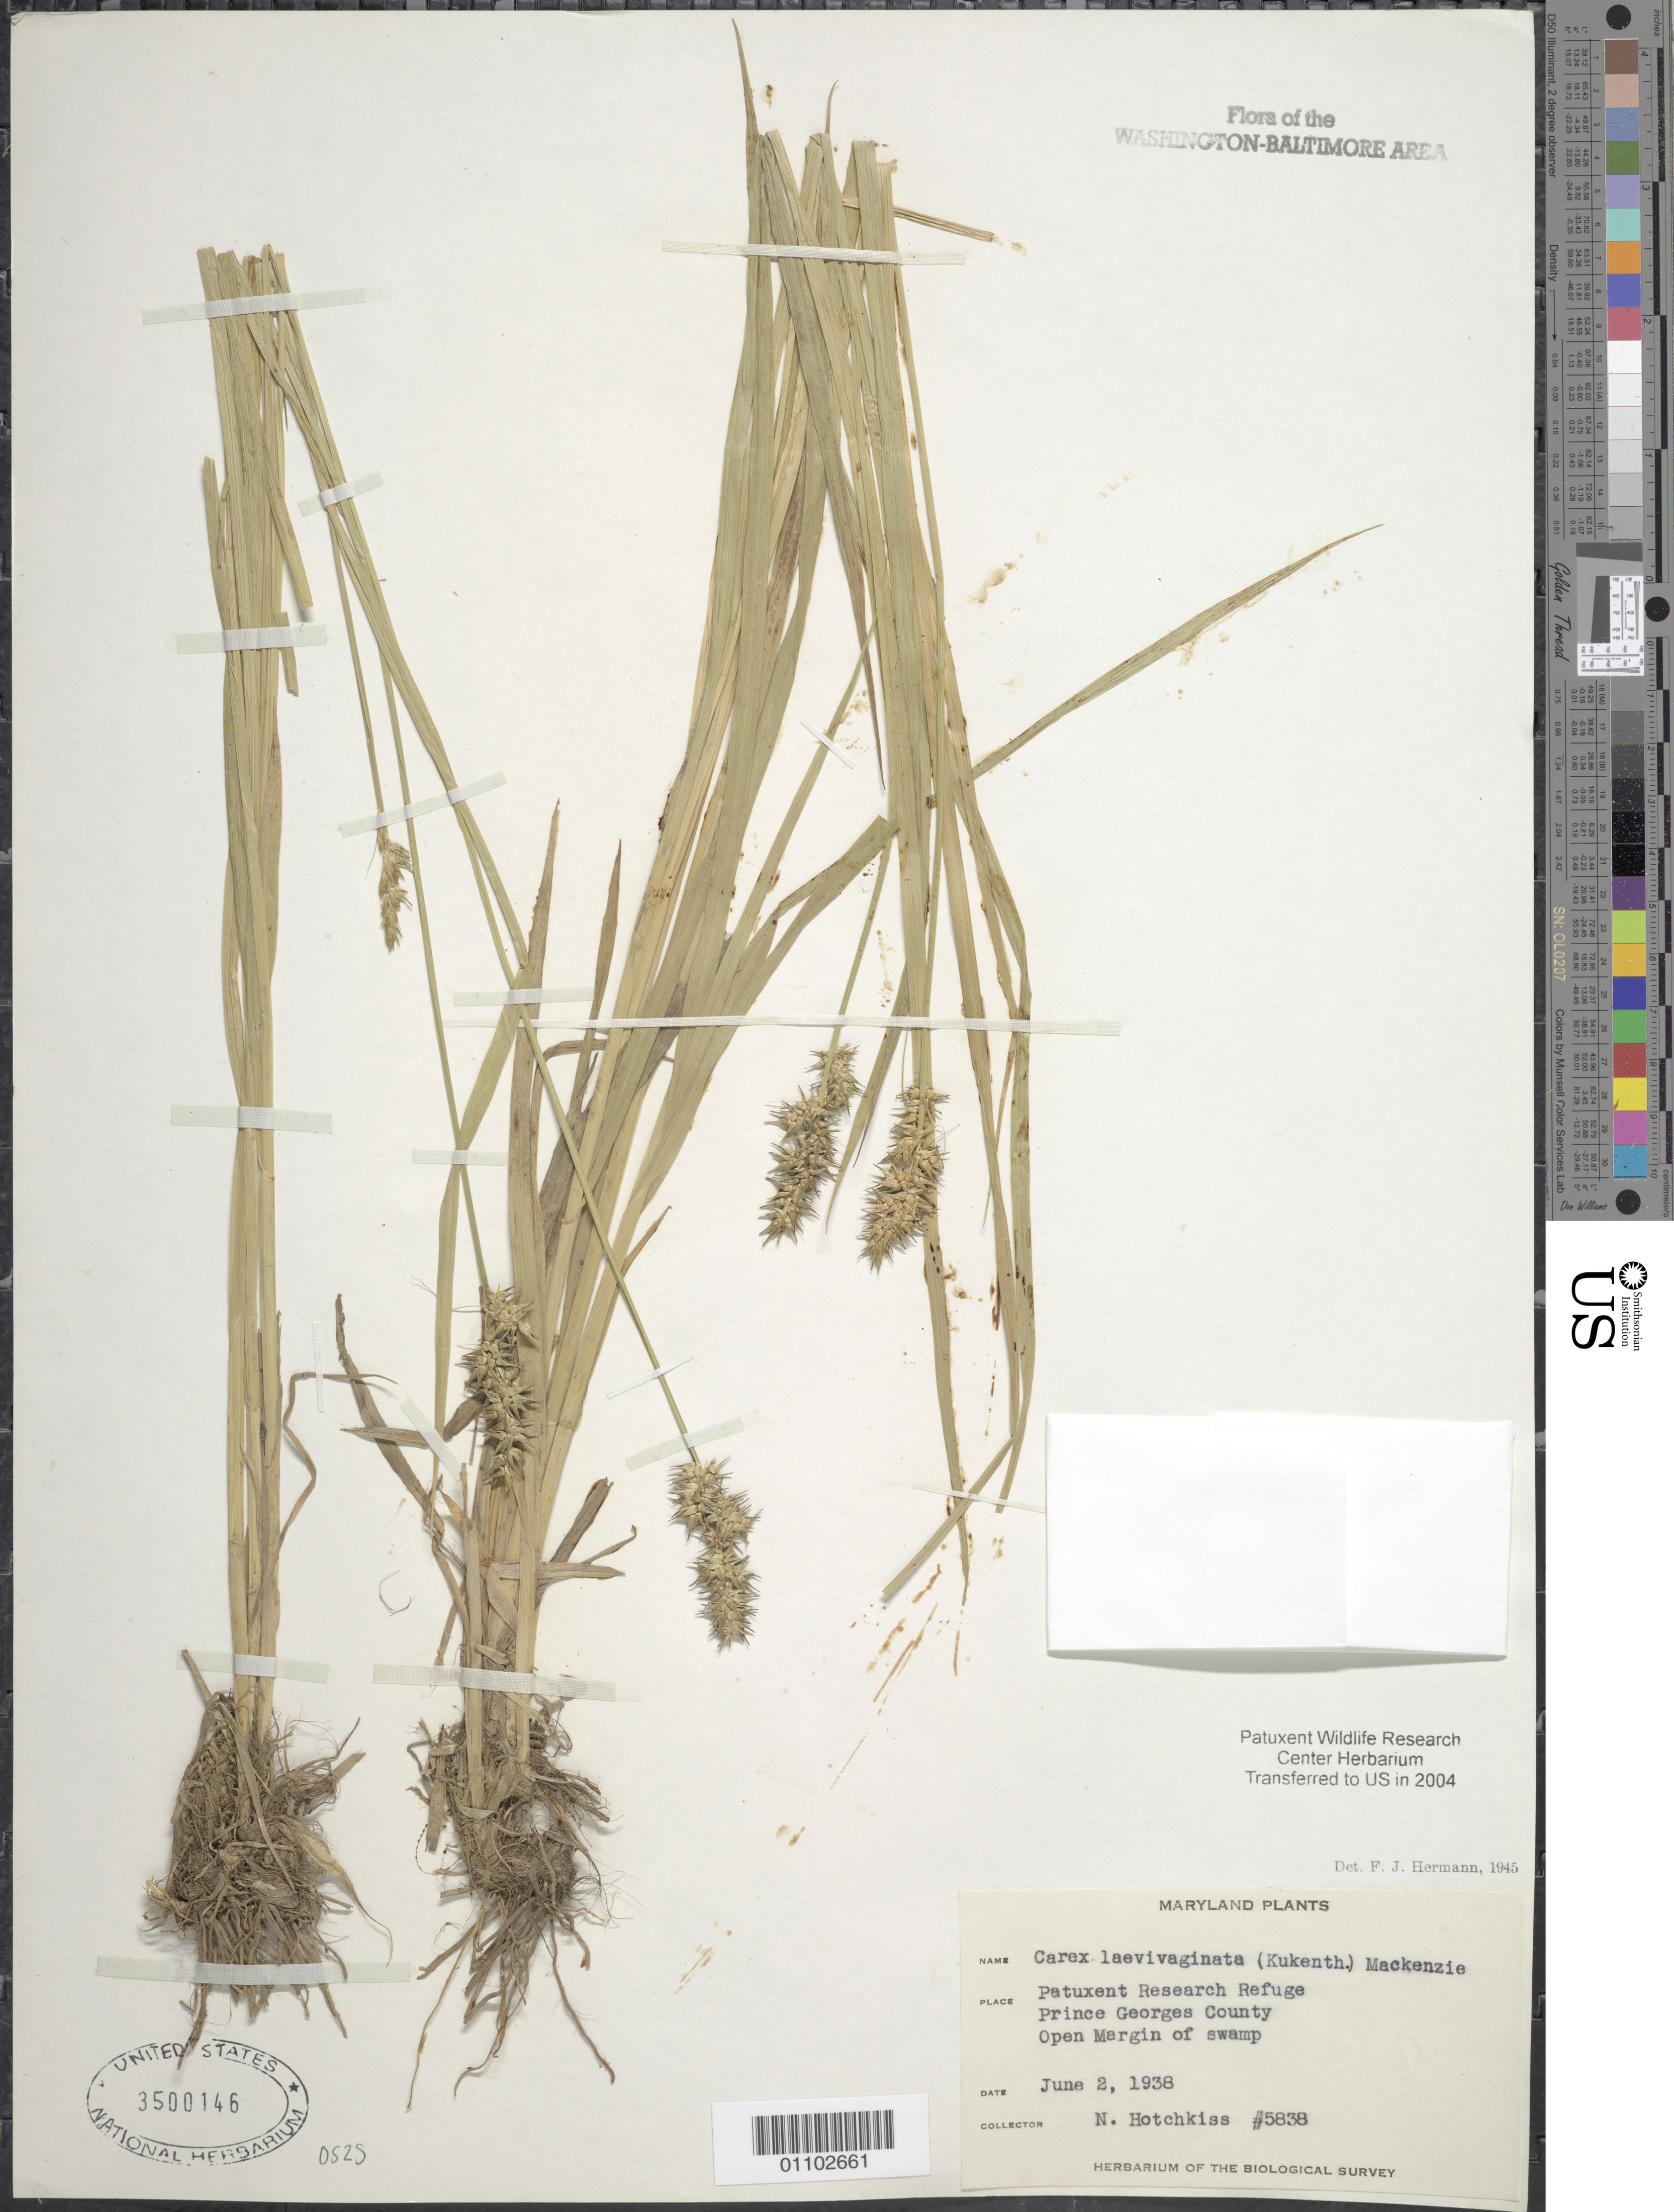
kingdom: Plantae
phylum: Tracheophyta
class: Liliopsida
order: Poales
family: Cyperaceae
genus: Carex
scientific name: Carex laevivaginata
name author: (Kük.) Mack.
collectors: N. Hotchkiss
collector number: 5838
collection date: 1938-06-02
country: United States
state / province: Maryland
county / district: Prince George's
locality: Patuxent Research Refuge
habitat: Open margin of swamp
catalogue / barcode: US 3500146